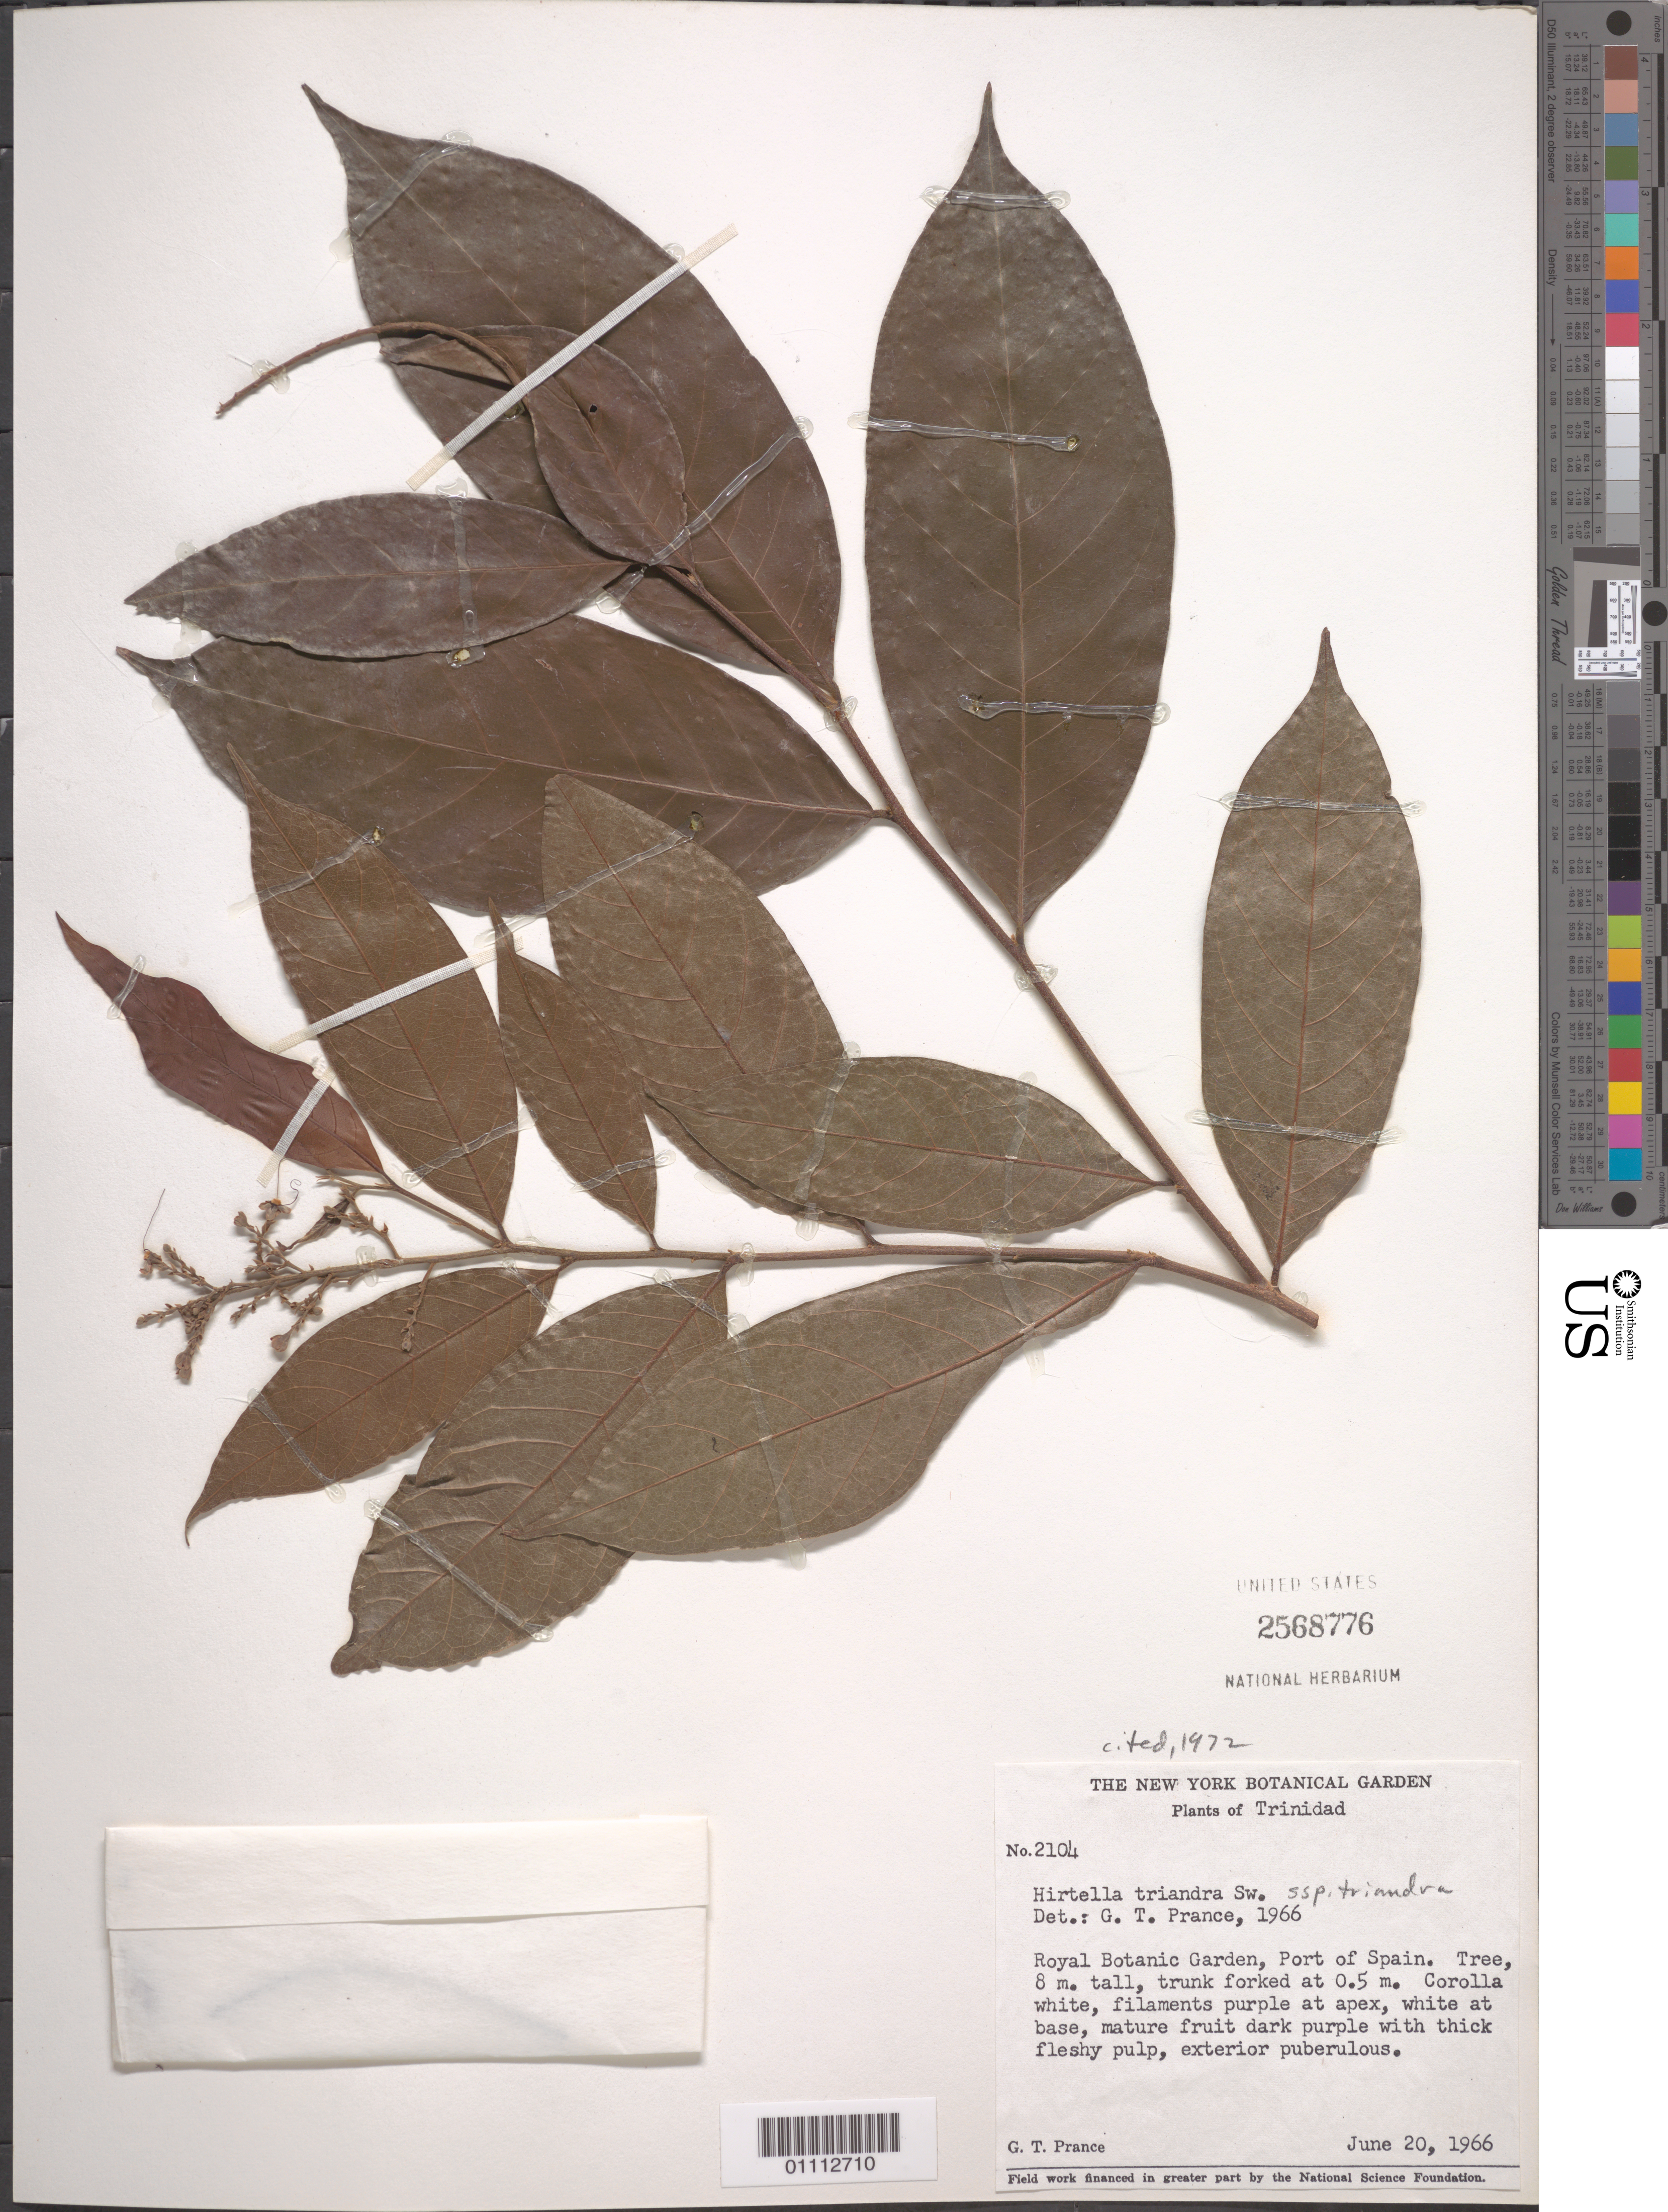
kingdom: Plantae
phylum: Tracheophyta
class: Magnoliopsida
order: Malpighiales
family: Chrysobalanaceae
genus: Hirtella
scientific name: Hirtella triandra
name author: Sw.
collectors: G. T. Prance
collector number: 2104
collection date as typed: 20 Jun 1966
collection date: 1966-06-20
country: Trinidad and Tobago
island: Trinidad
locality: Royal Botanic Garden, Port of Spain.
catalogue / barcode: US 2568776